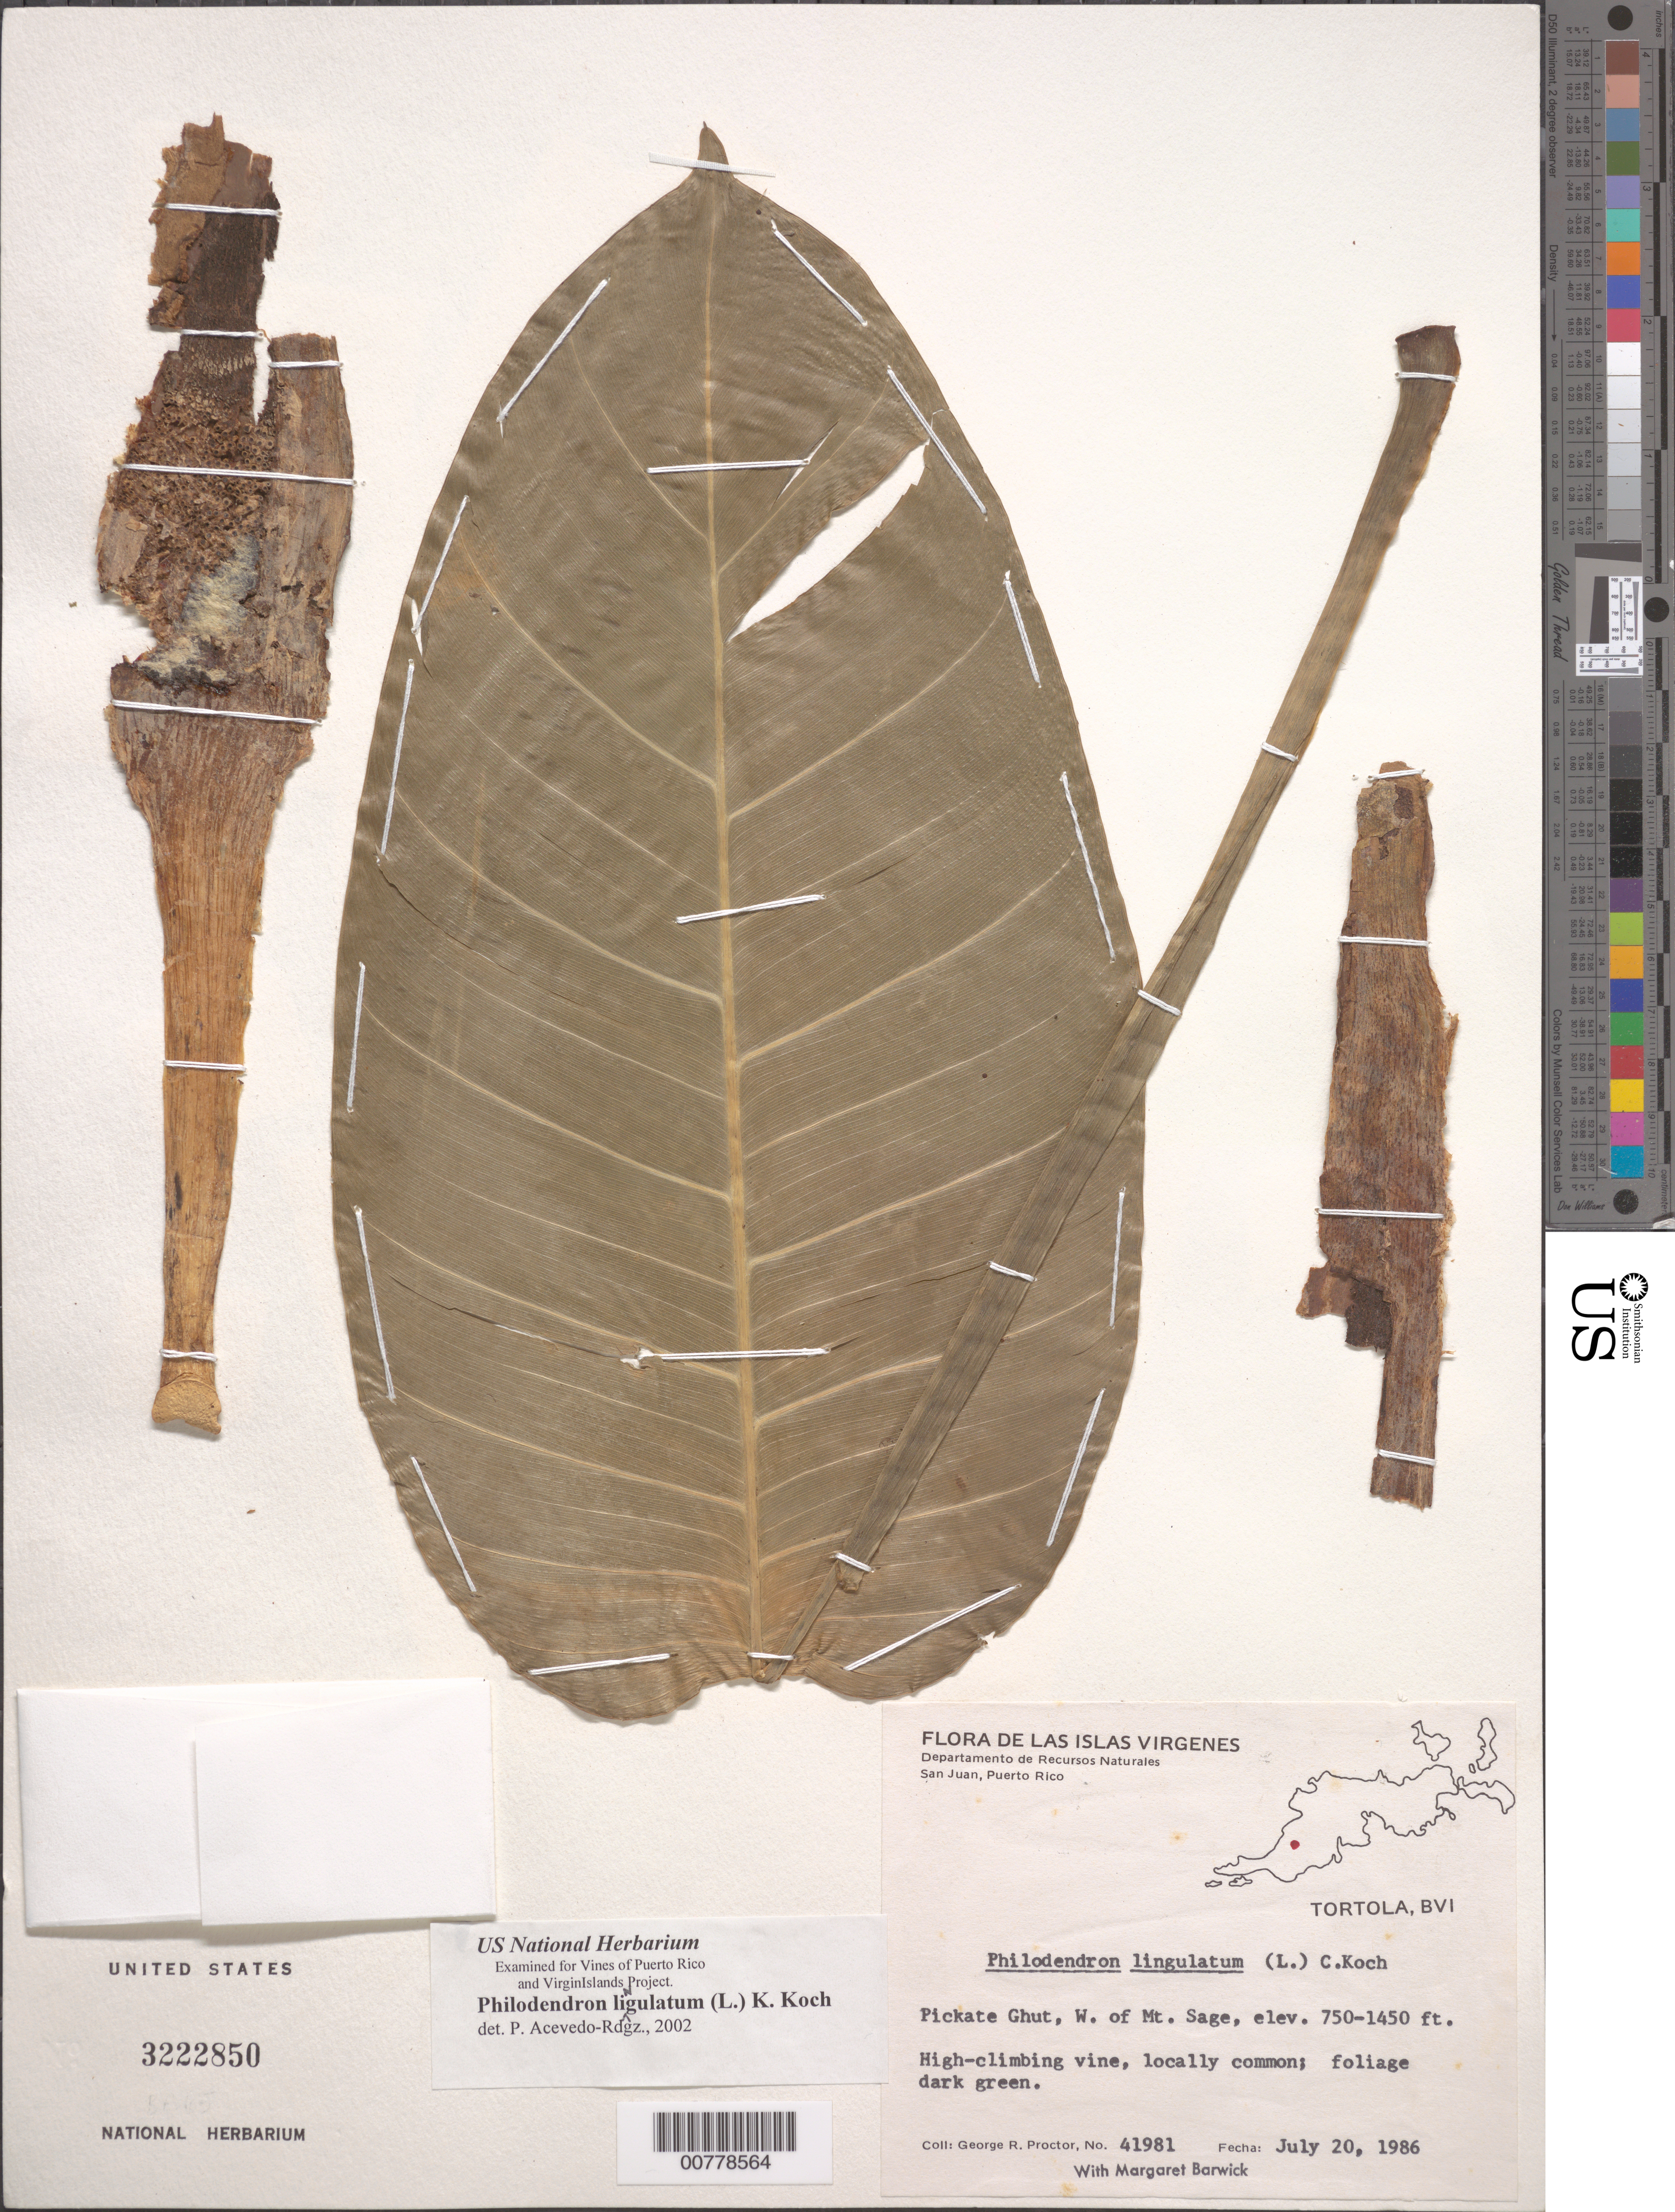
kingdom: Plantae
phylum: Tracheophyta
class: Liliopsida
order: Alismatales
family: Araceae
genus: Philodendron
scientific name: Philodendron lingulatum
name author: (L.) K. Koch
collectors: G. Proctor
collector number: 41981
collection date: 1986-07-20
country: British Virgin Islands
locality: Las Islas Virgenes. Departamento de Recursos Naturales. [unsure placement] Tortola, BVI [unsure placement] Pickate Ghut, W. of Mt. Sage.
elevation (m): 229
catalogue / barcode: US 3222850